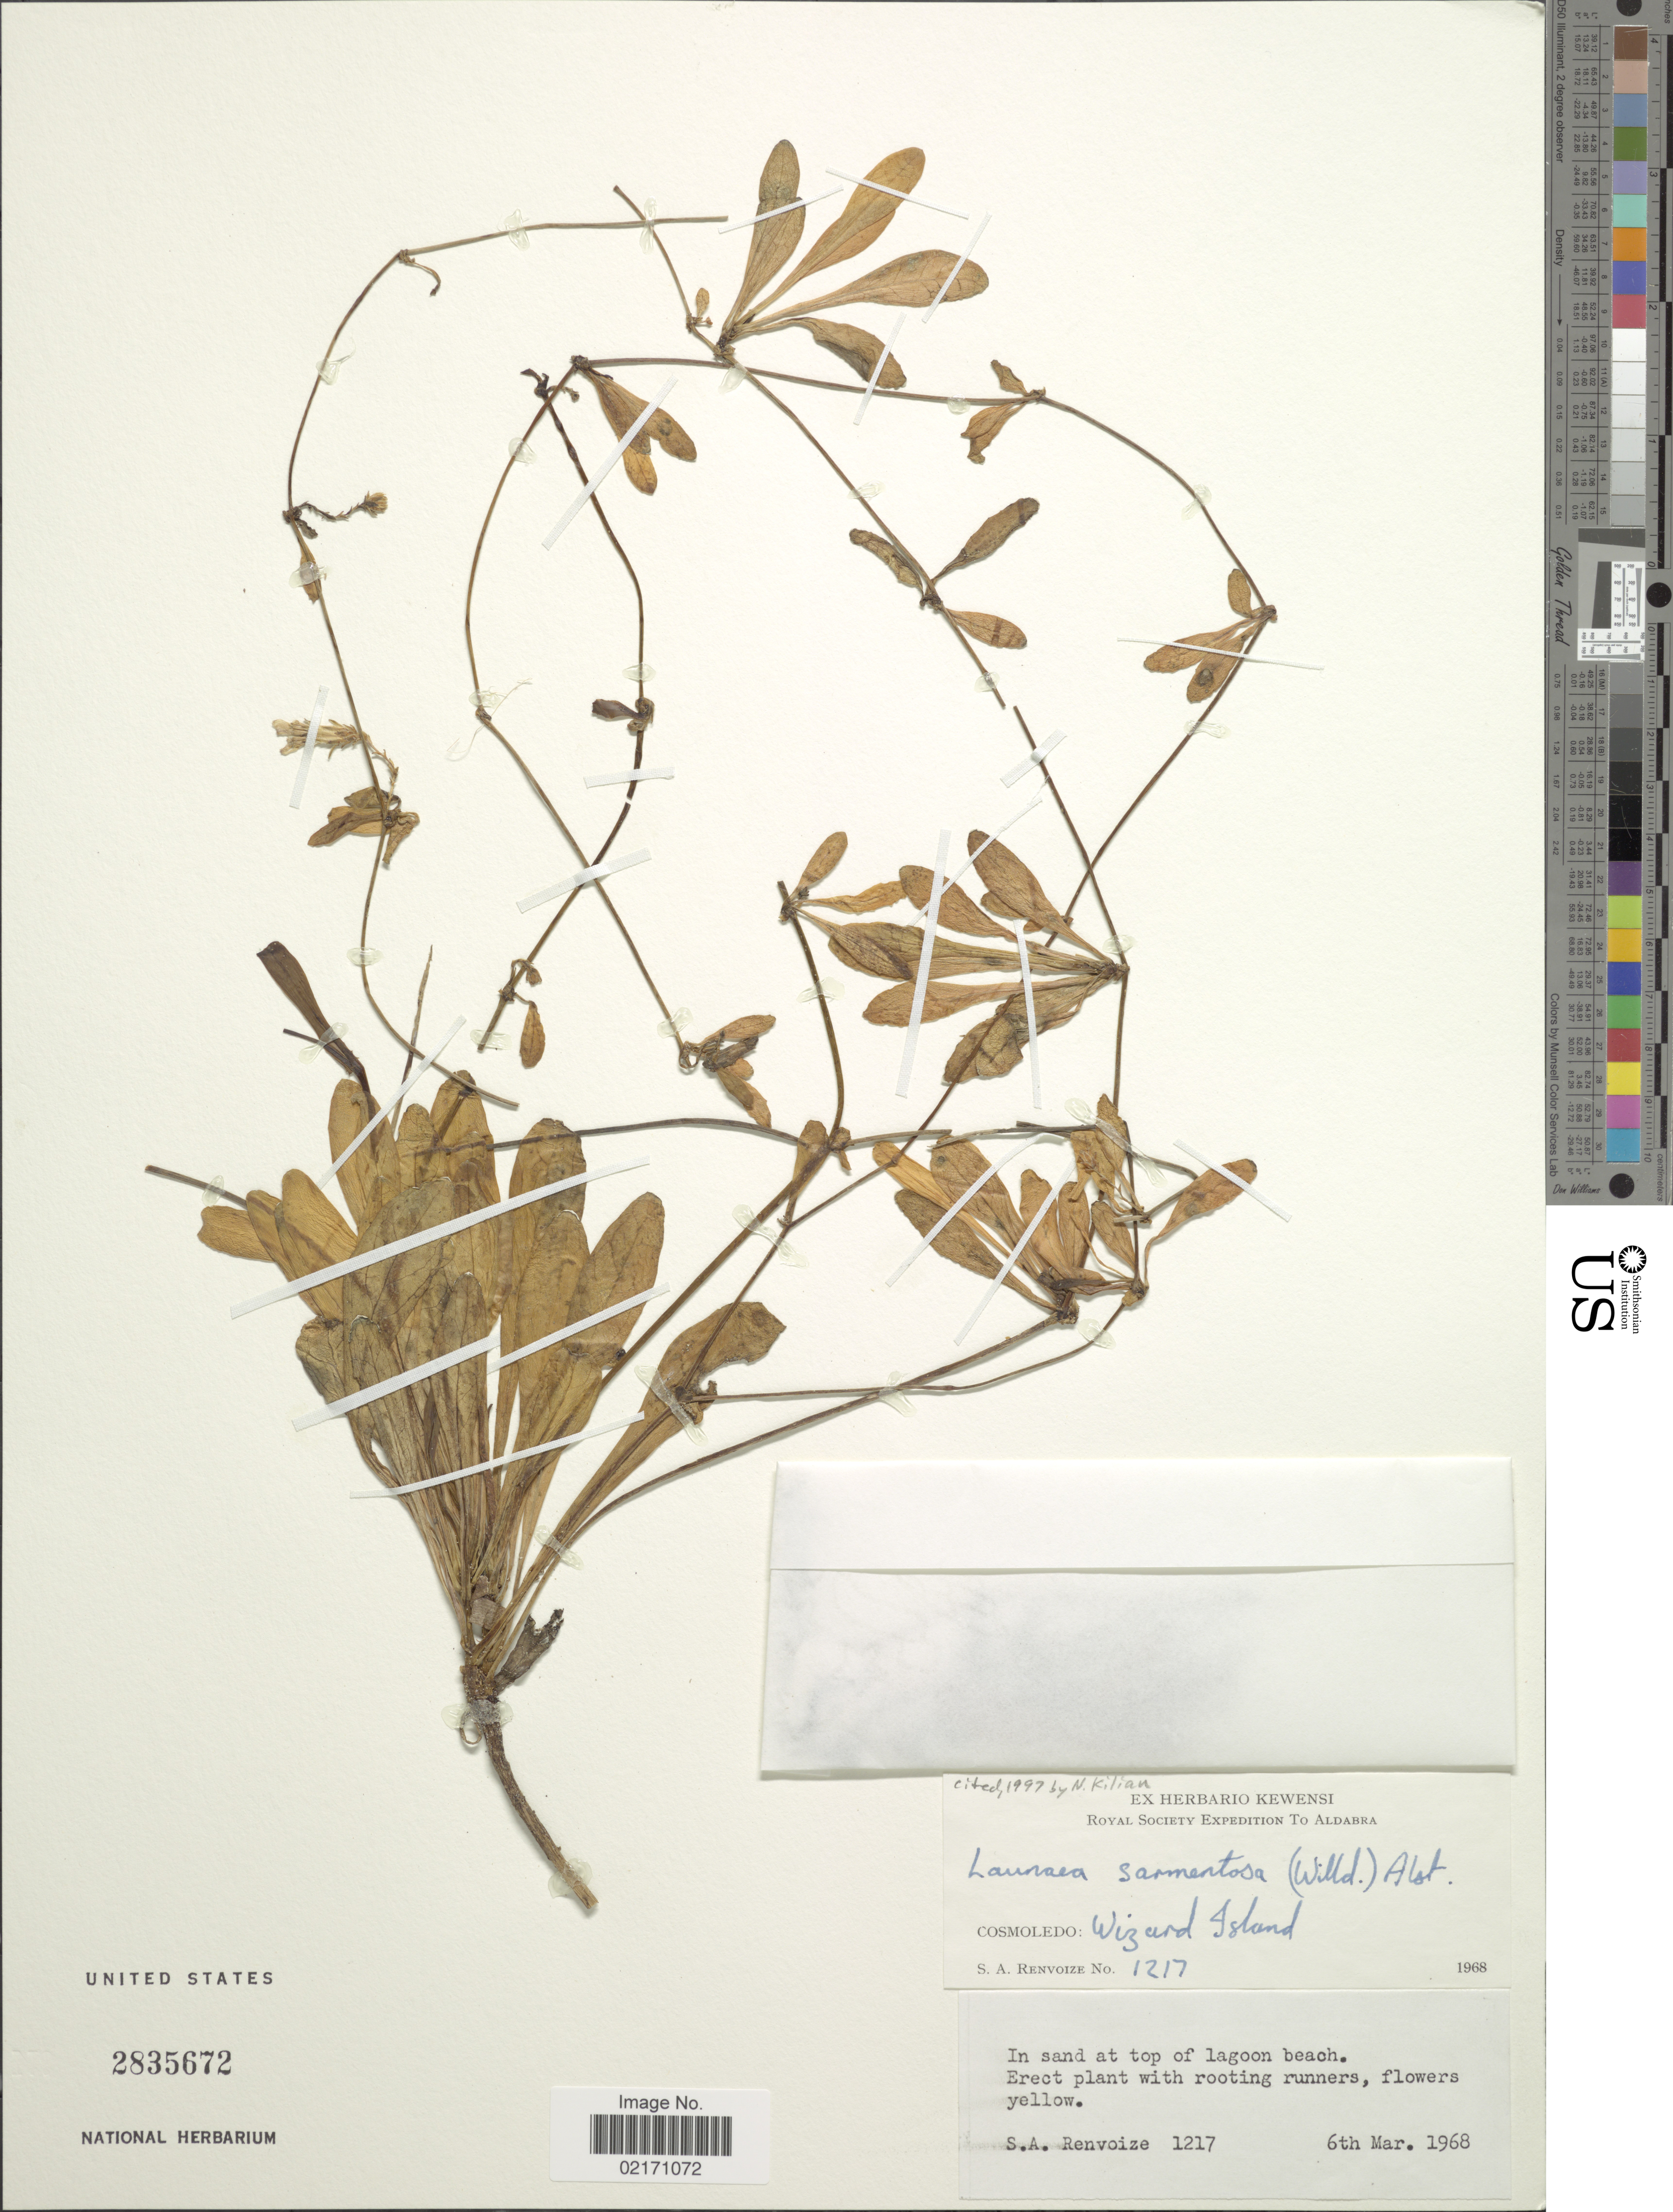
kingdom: Plantae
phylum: Tracheophyta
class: Magnoliopsida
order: Asterales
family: Asteraceae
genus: Launaea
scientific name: Launaea sarmentosa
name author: (Willd.) Kuntze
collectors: S. A. Renvoize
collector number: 1217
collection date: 1968-03-06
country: Seychelles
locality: Aldabra, Cosmoledo, Wizard Island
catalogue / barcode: US 2835672